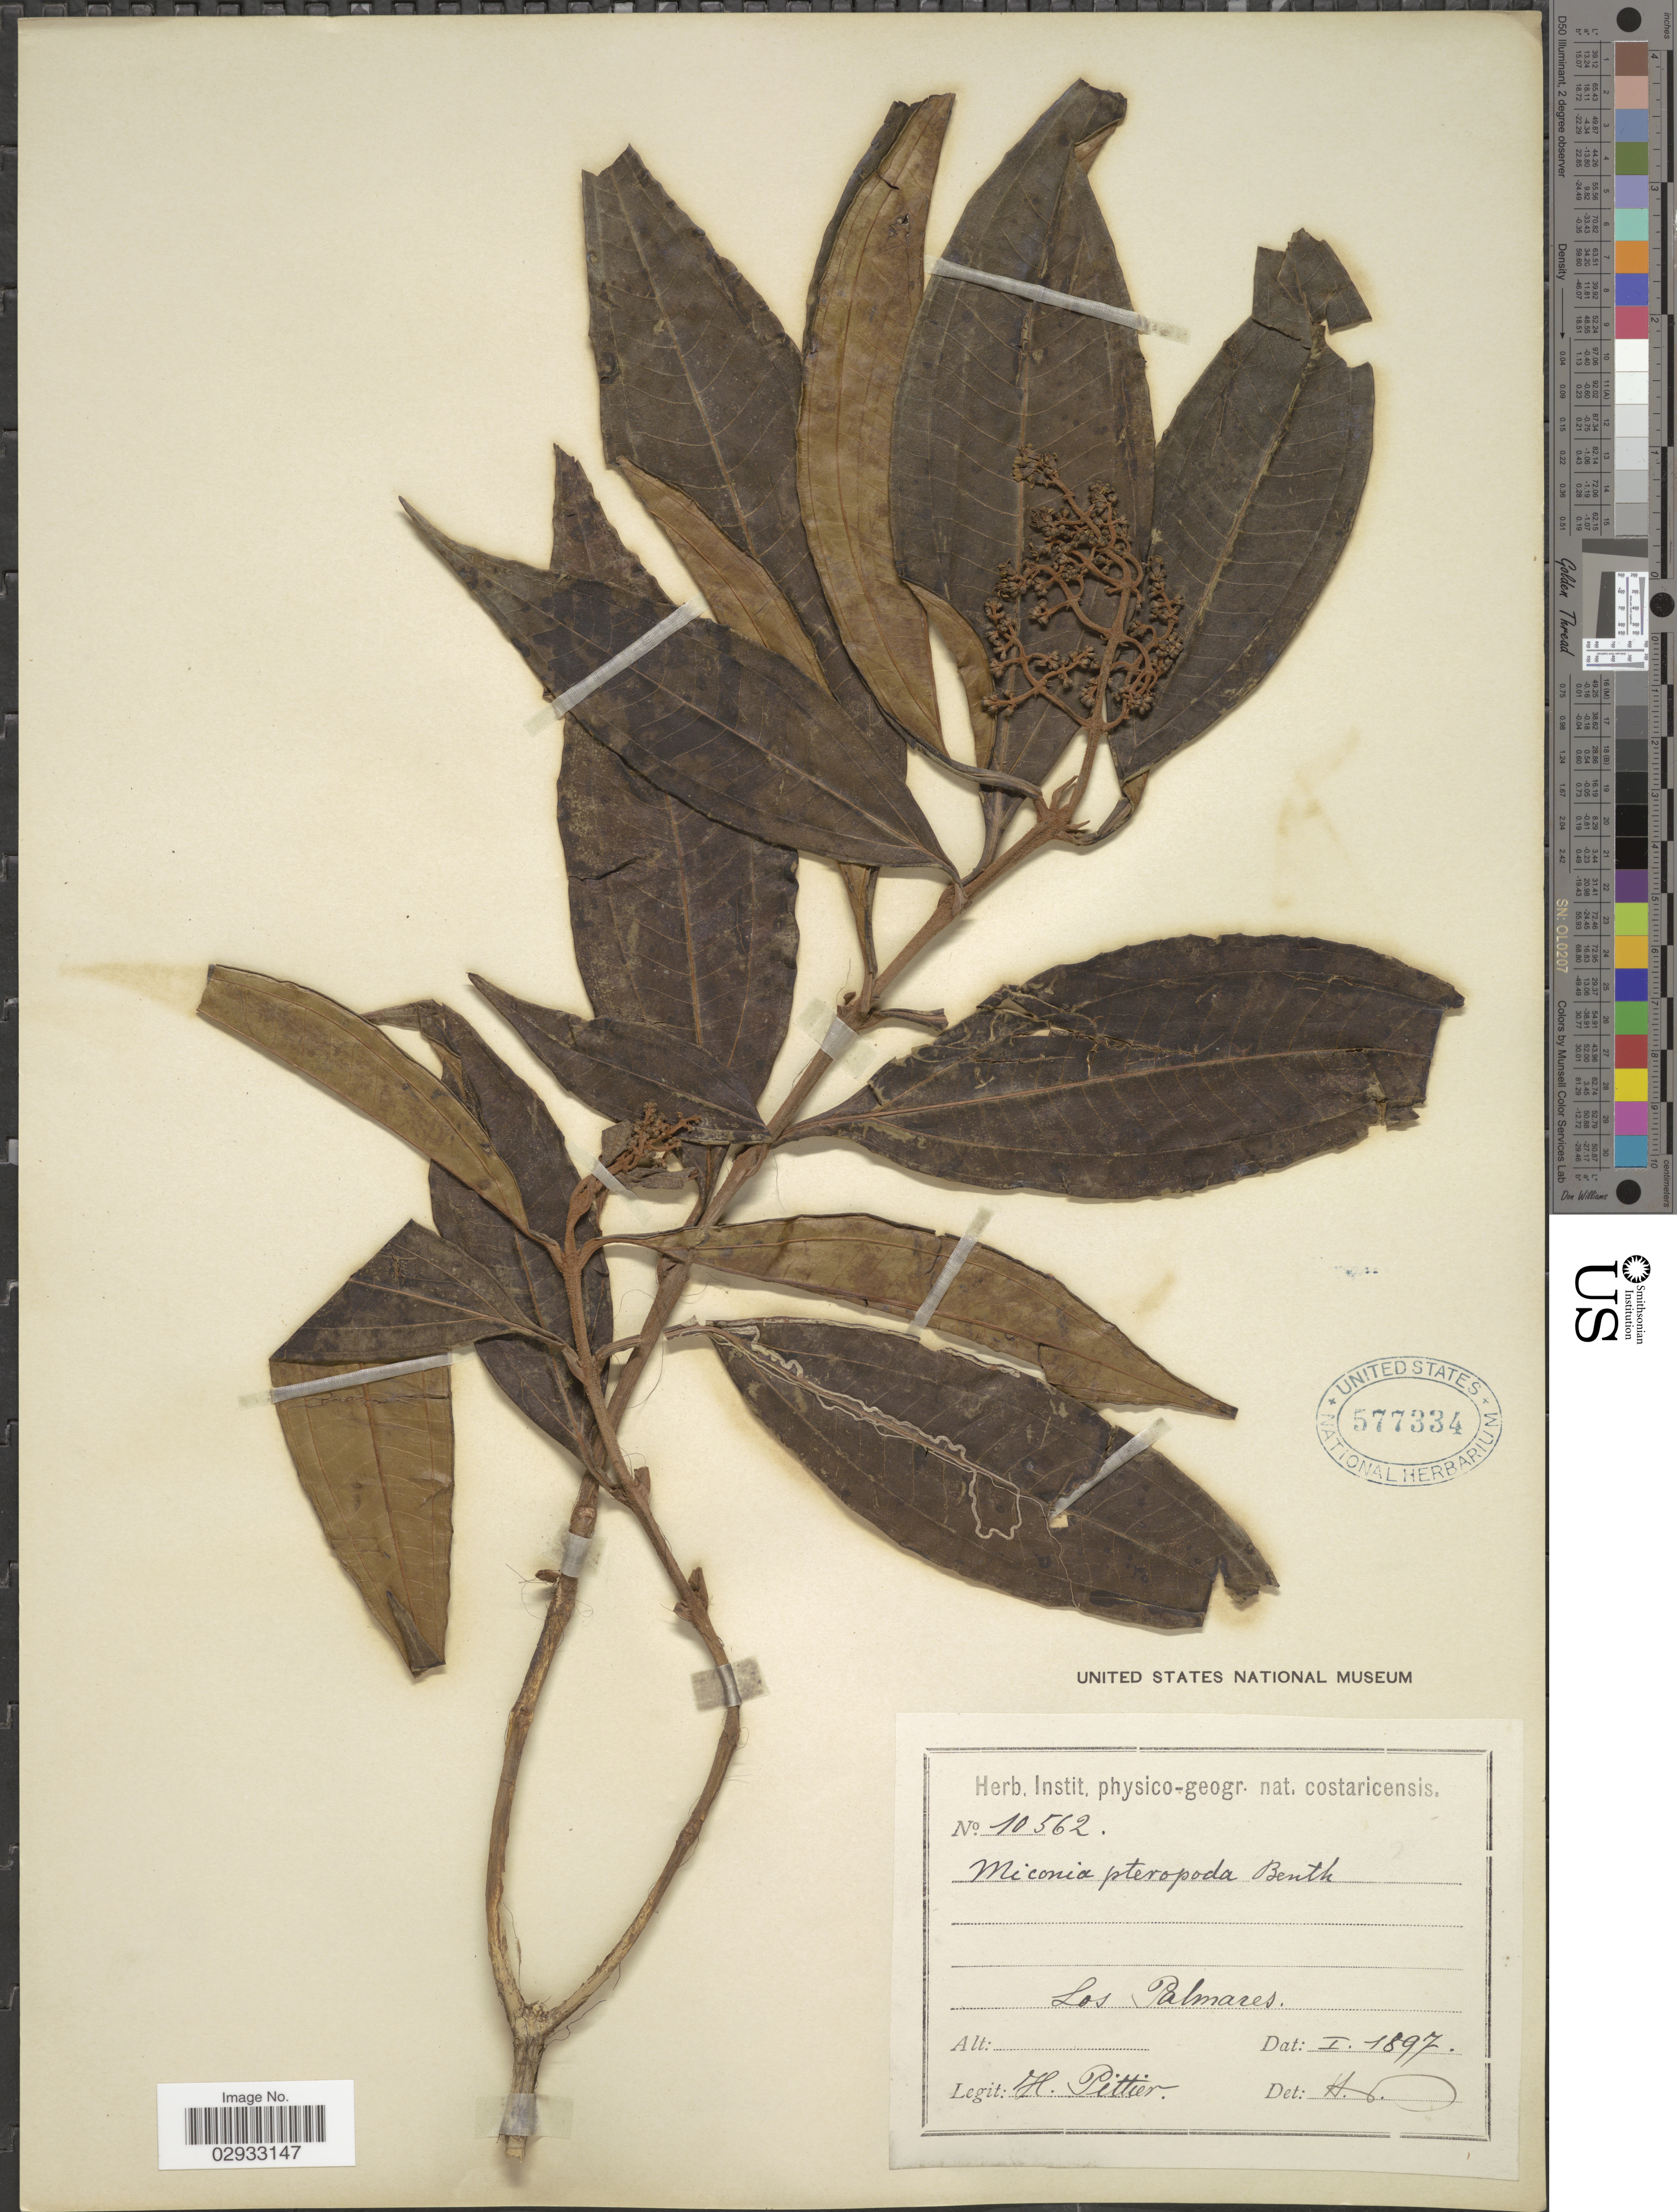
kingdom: Plantae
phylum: Tracheophyta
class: Magnoliopsida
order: Myrtales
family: Melastomataceae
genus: Miconia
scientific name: Miconia pteropoda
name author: Benth.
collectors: H. F. Pittier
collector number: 10562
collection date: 1897-01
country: Costa Rica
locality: Los Palmares.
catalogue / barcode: US 577334